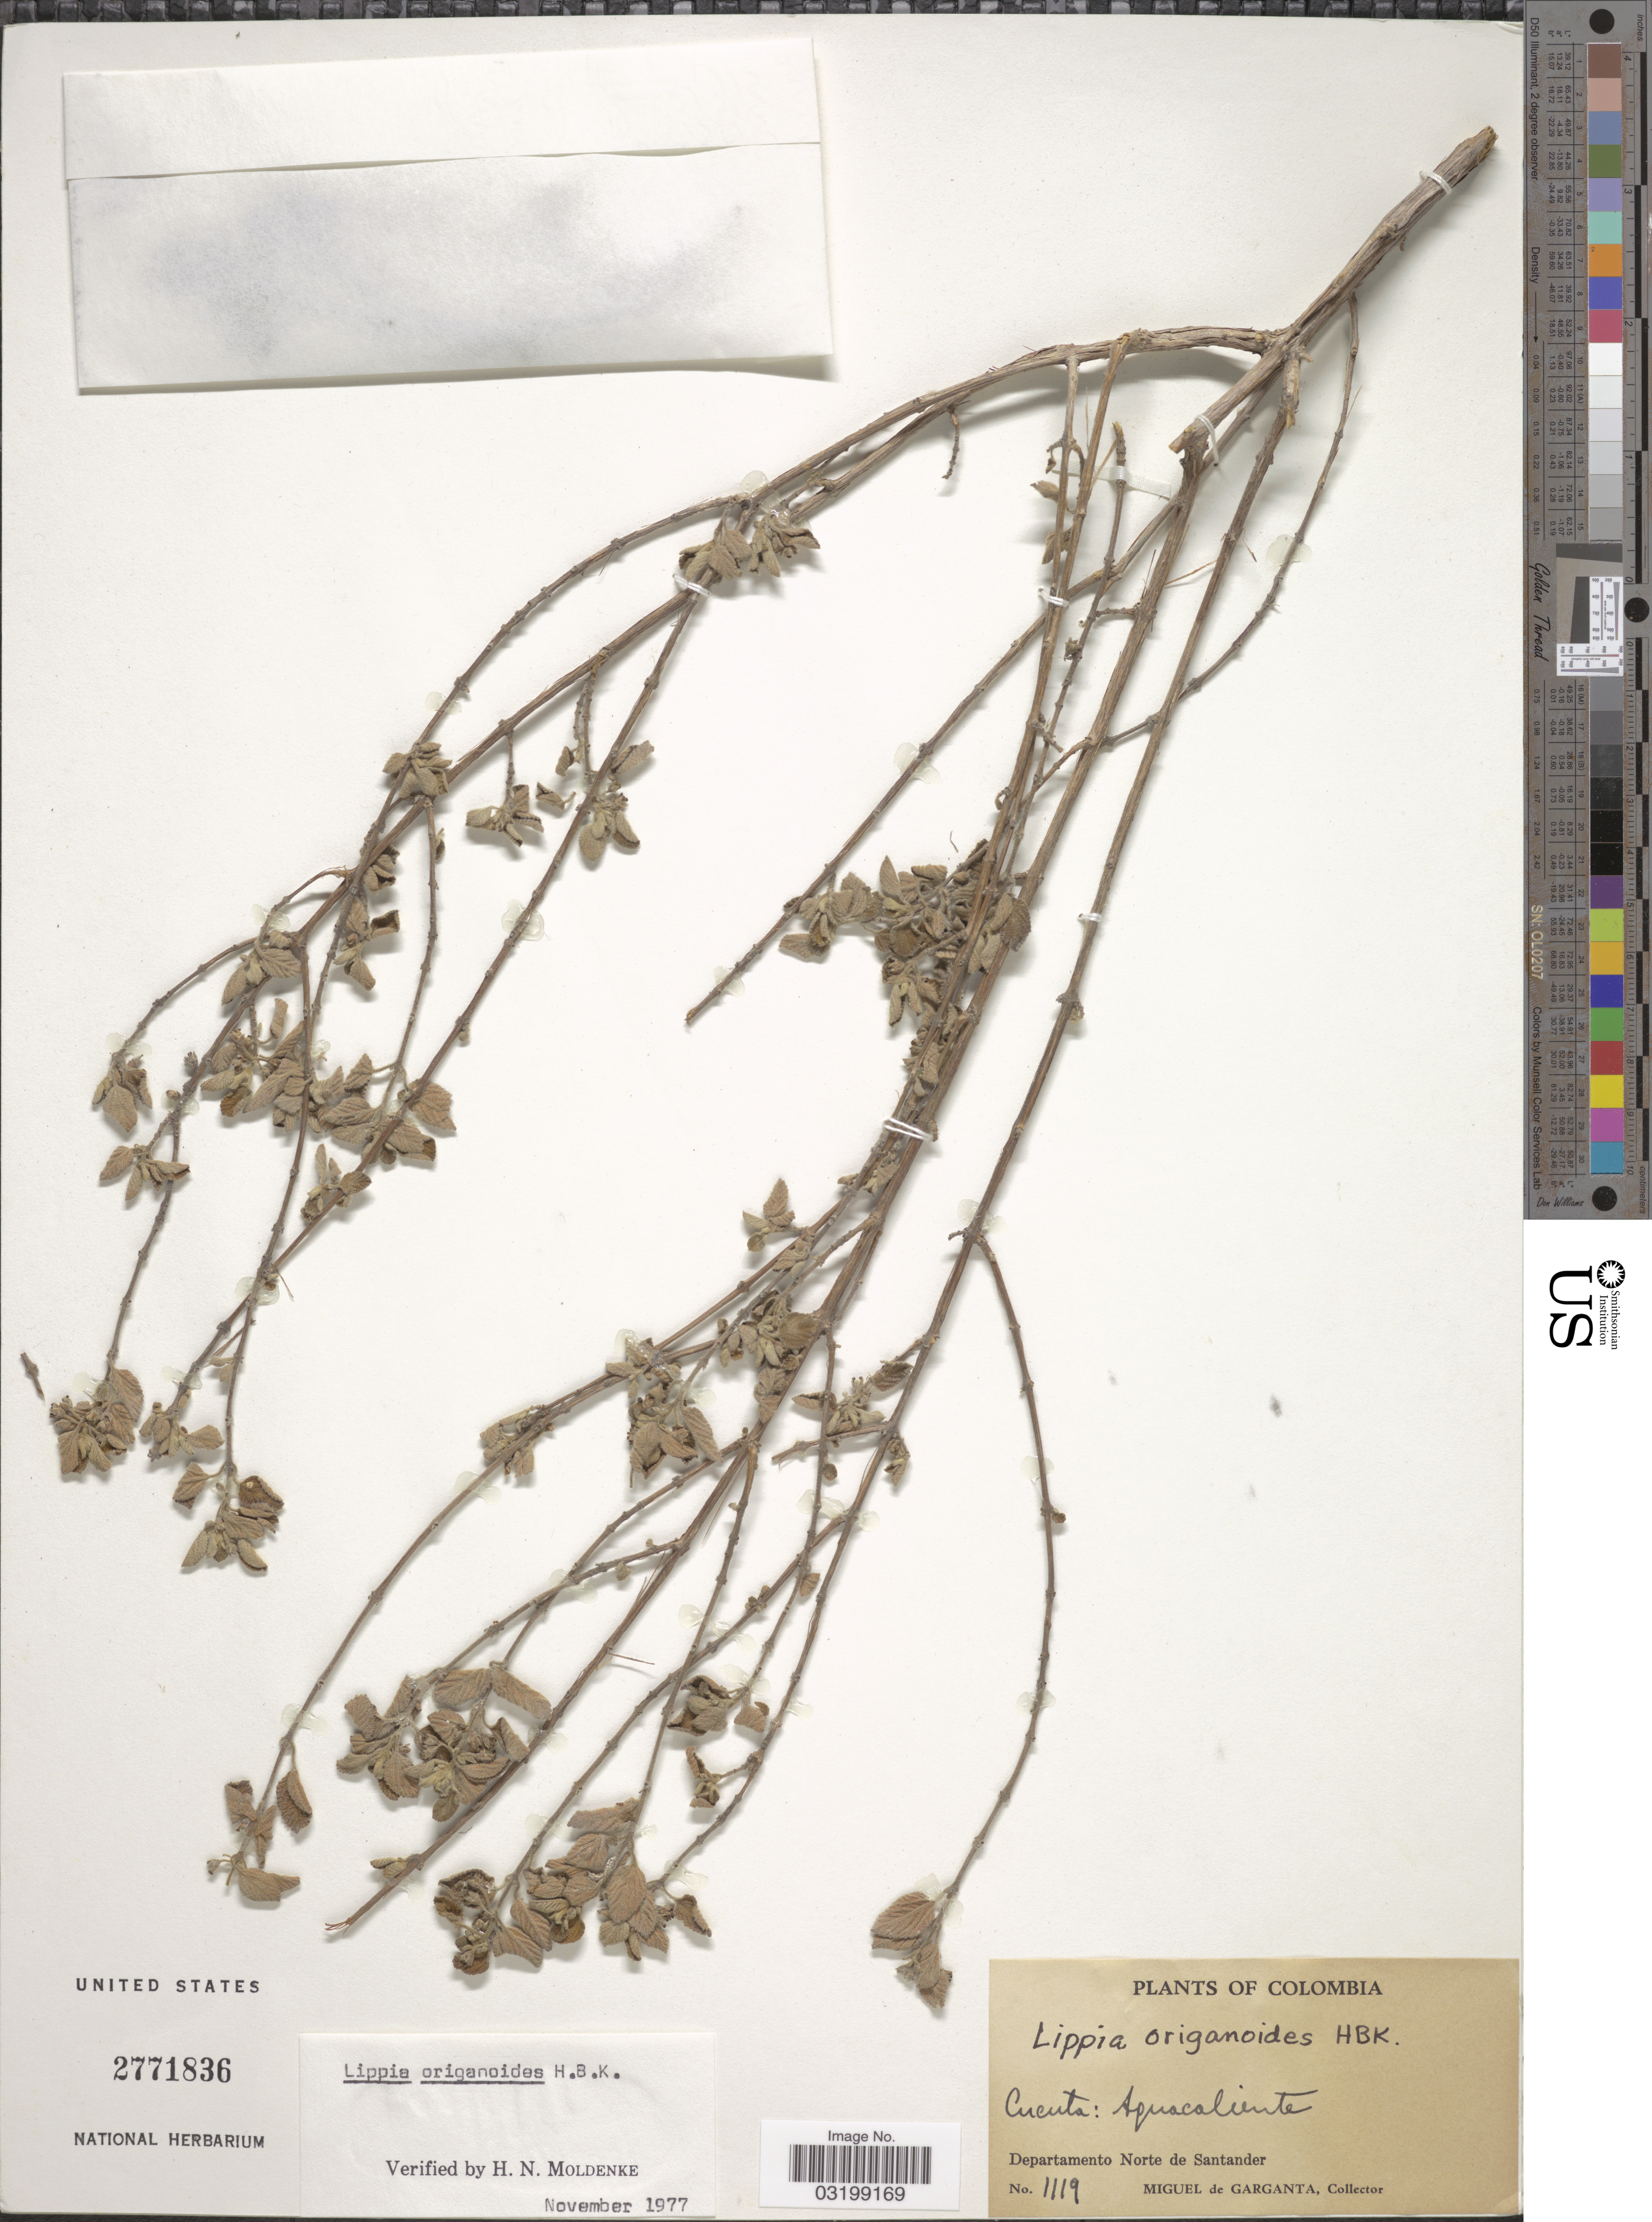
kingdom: Plantae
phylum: Tracheophyta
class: Magnoliopsida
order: Lamiales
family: Verbenaceae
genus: Lippia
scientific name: Lippia origanoides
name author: Kunth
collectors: M. Garganta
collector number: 1119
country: Colombia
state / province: Norte de Santander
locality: Cucuta: Aquascaliente. Departamento de Norte de Santander.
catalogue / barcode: US 2771836